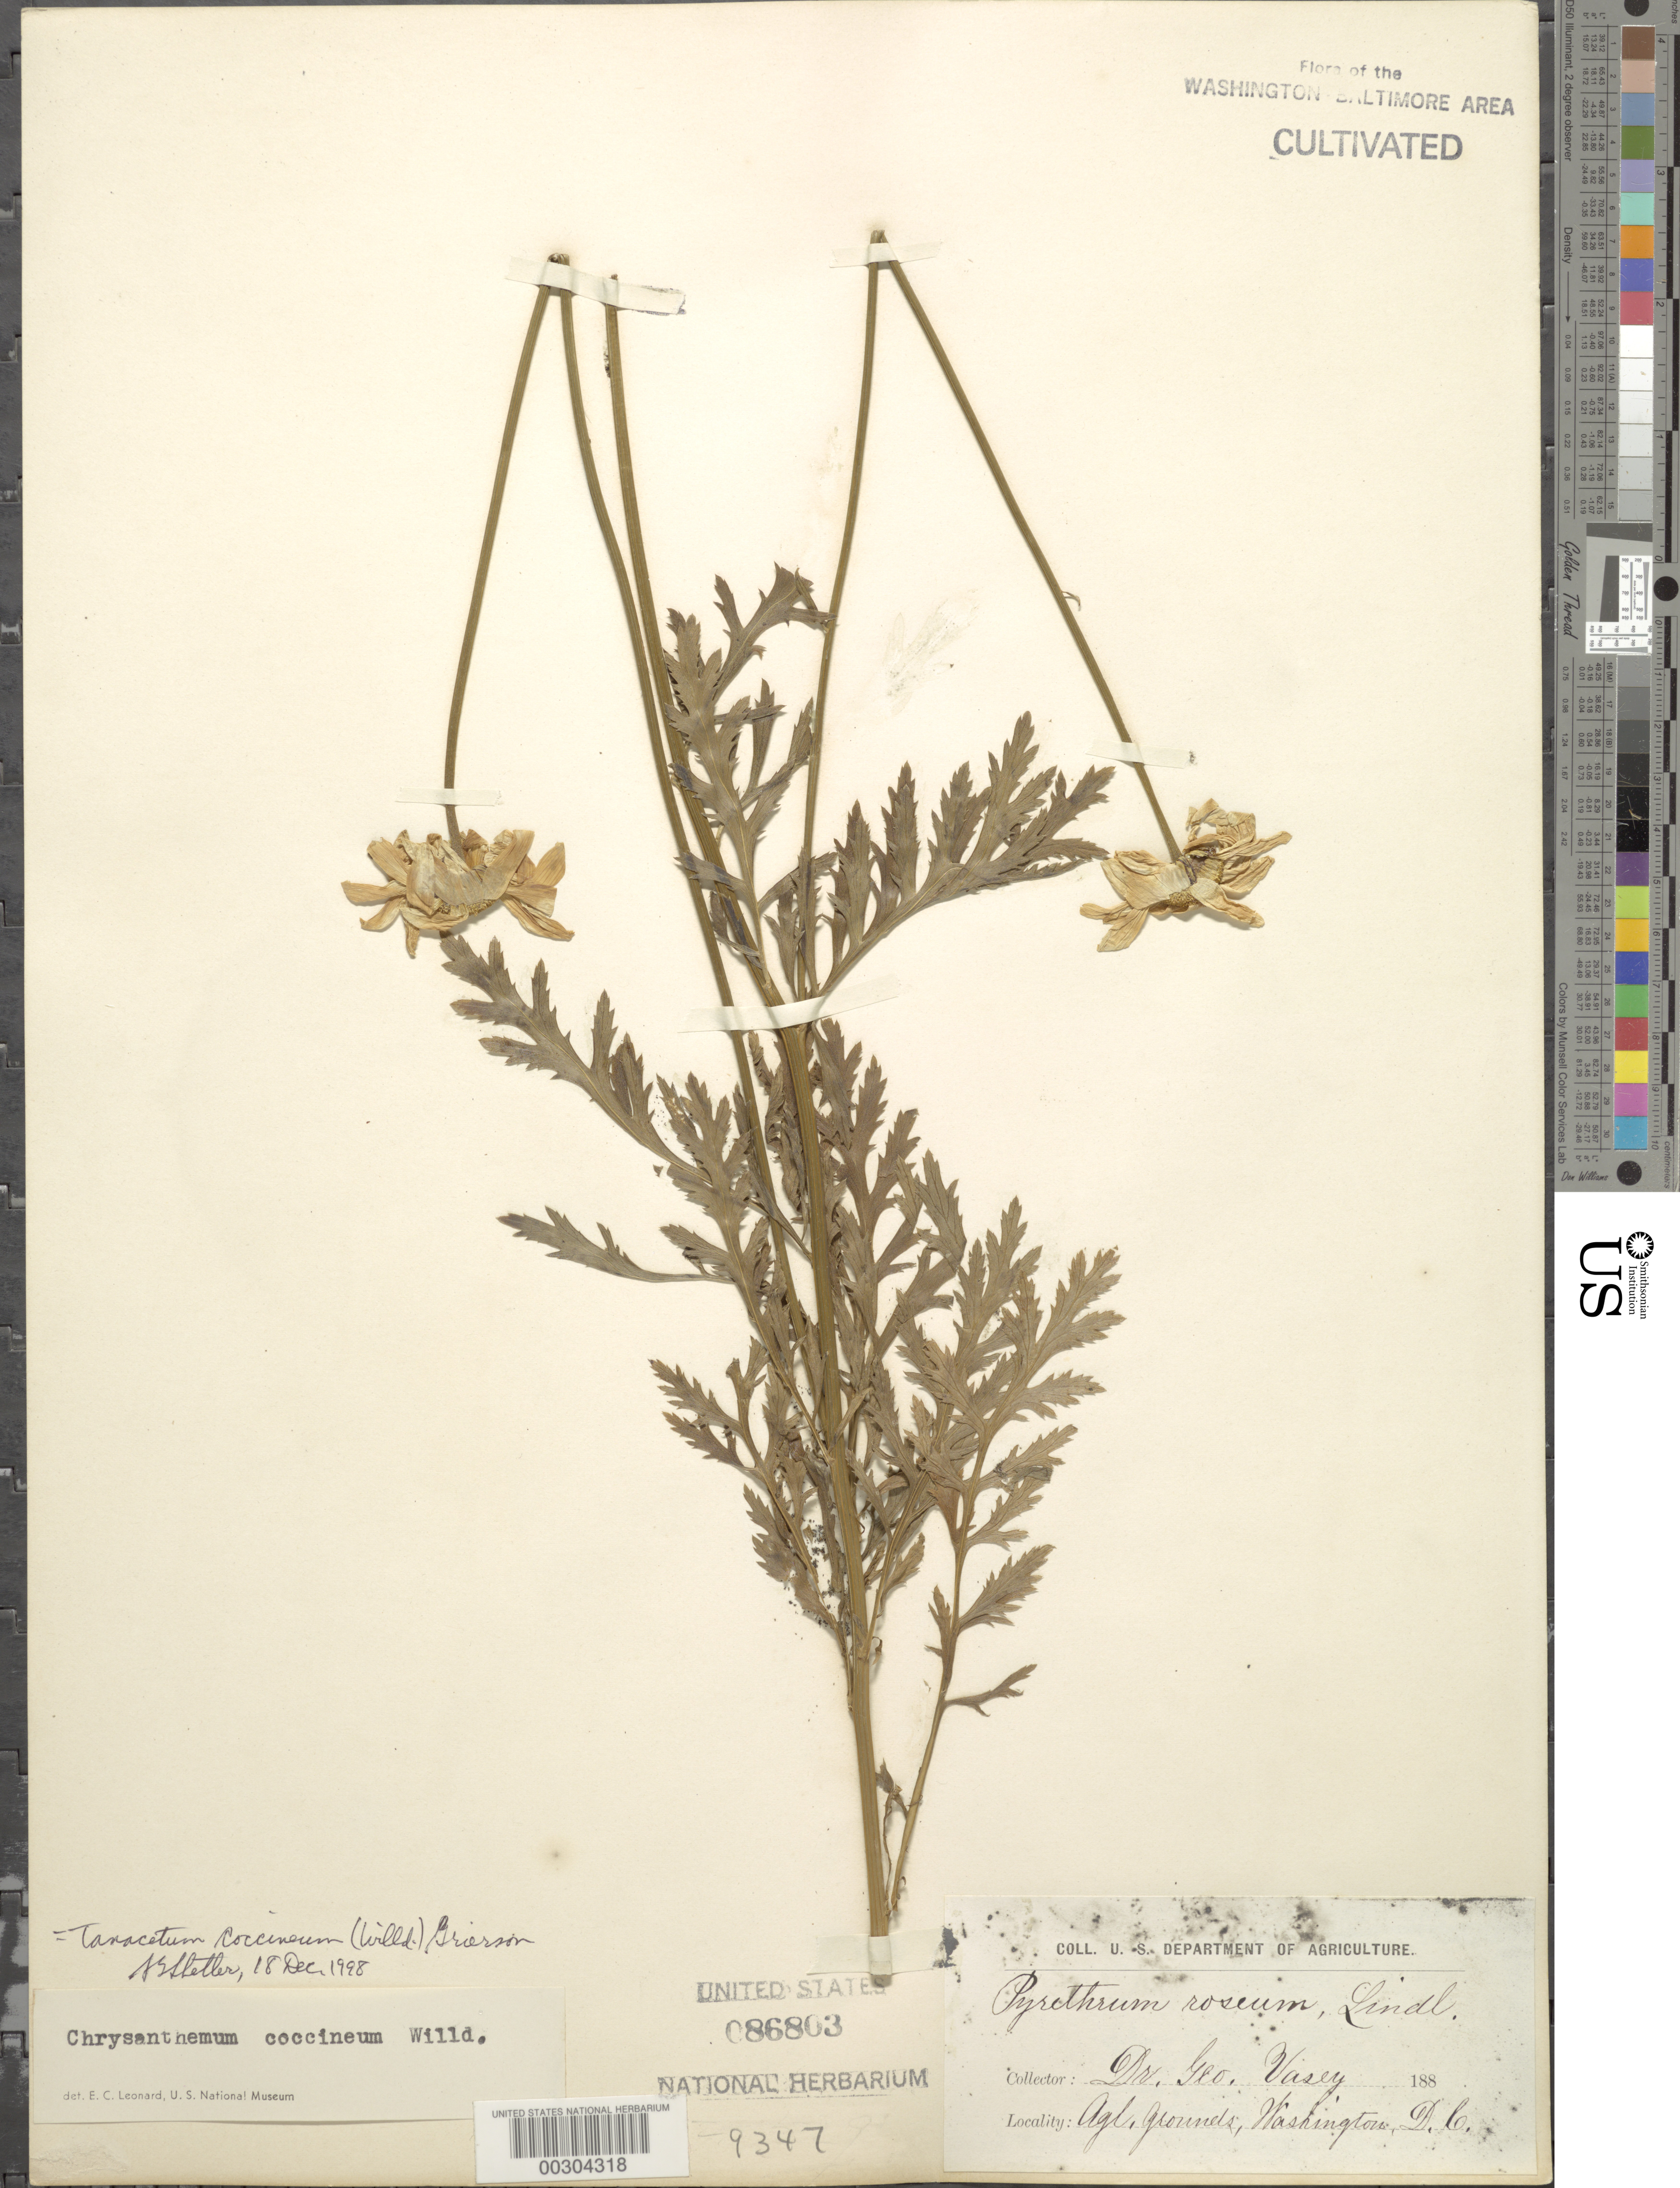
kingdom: Plantae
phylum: Tracheophyta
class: Magnoliopsida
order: Asterales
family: Asteraceae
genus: Tanacetum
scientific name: Tanacetum coccineum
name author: (Willd.) Grierson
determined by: Shetler, Stanwyn G., (US), NMNH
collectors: G. R. Vasey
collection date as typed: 188-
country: United States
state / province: District of Columbia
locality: Department of Agriculture grounds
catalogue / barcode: US 86803